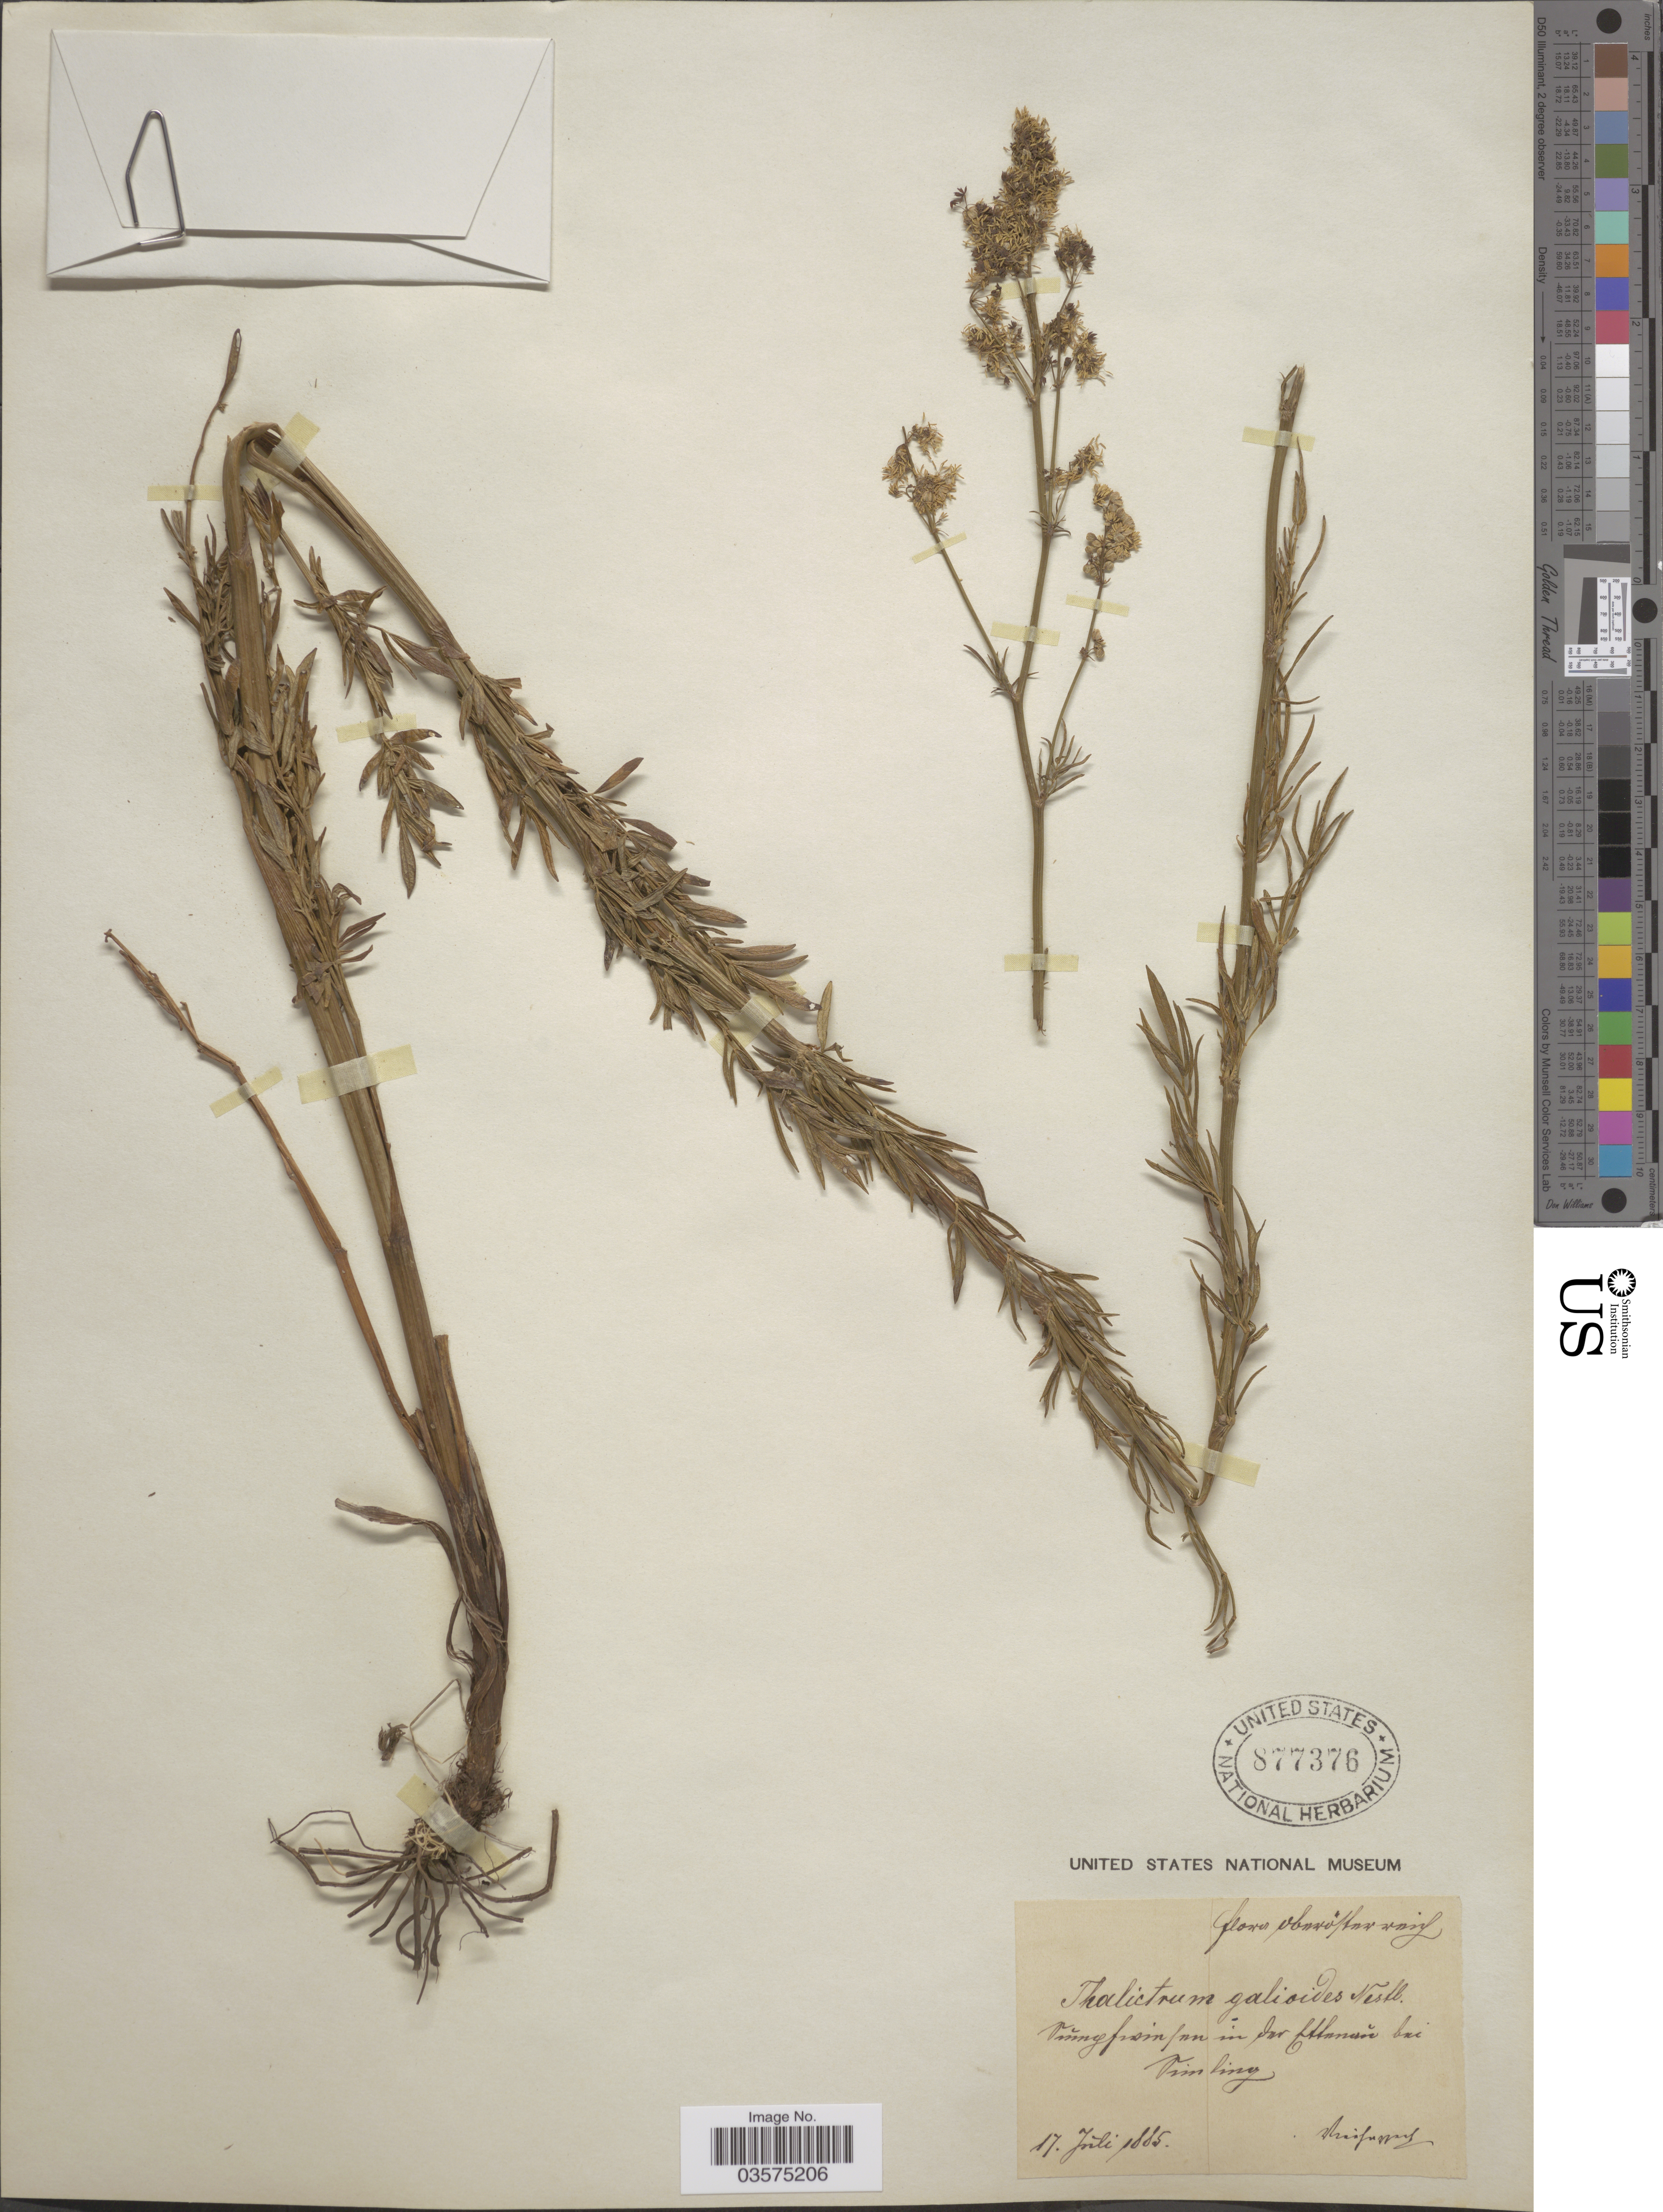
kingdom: Plantae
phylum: Tracheophyta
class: Magnoliopsida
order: Ranunculales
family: Ranunculaceae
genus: Thalictrum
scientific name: Thalictrum galioides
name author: Nestl.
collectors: F. Vierhapper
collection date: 1885-07-17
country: Austria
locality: Flora Oberösterreich, Sumpfwiesen in der Ettenau bei Simling,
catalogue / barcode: US 877376